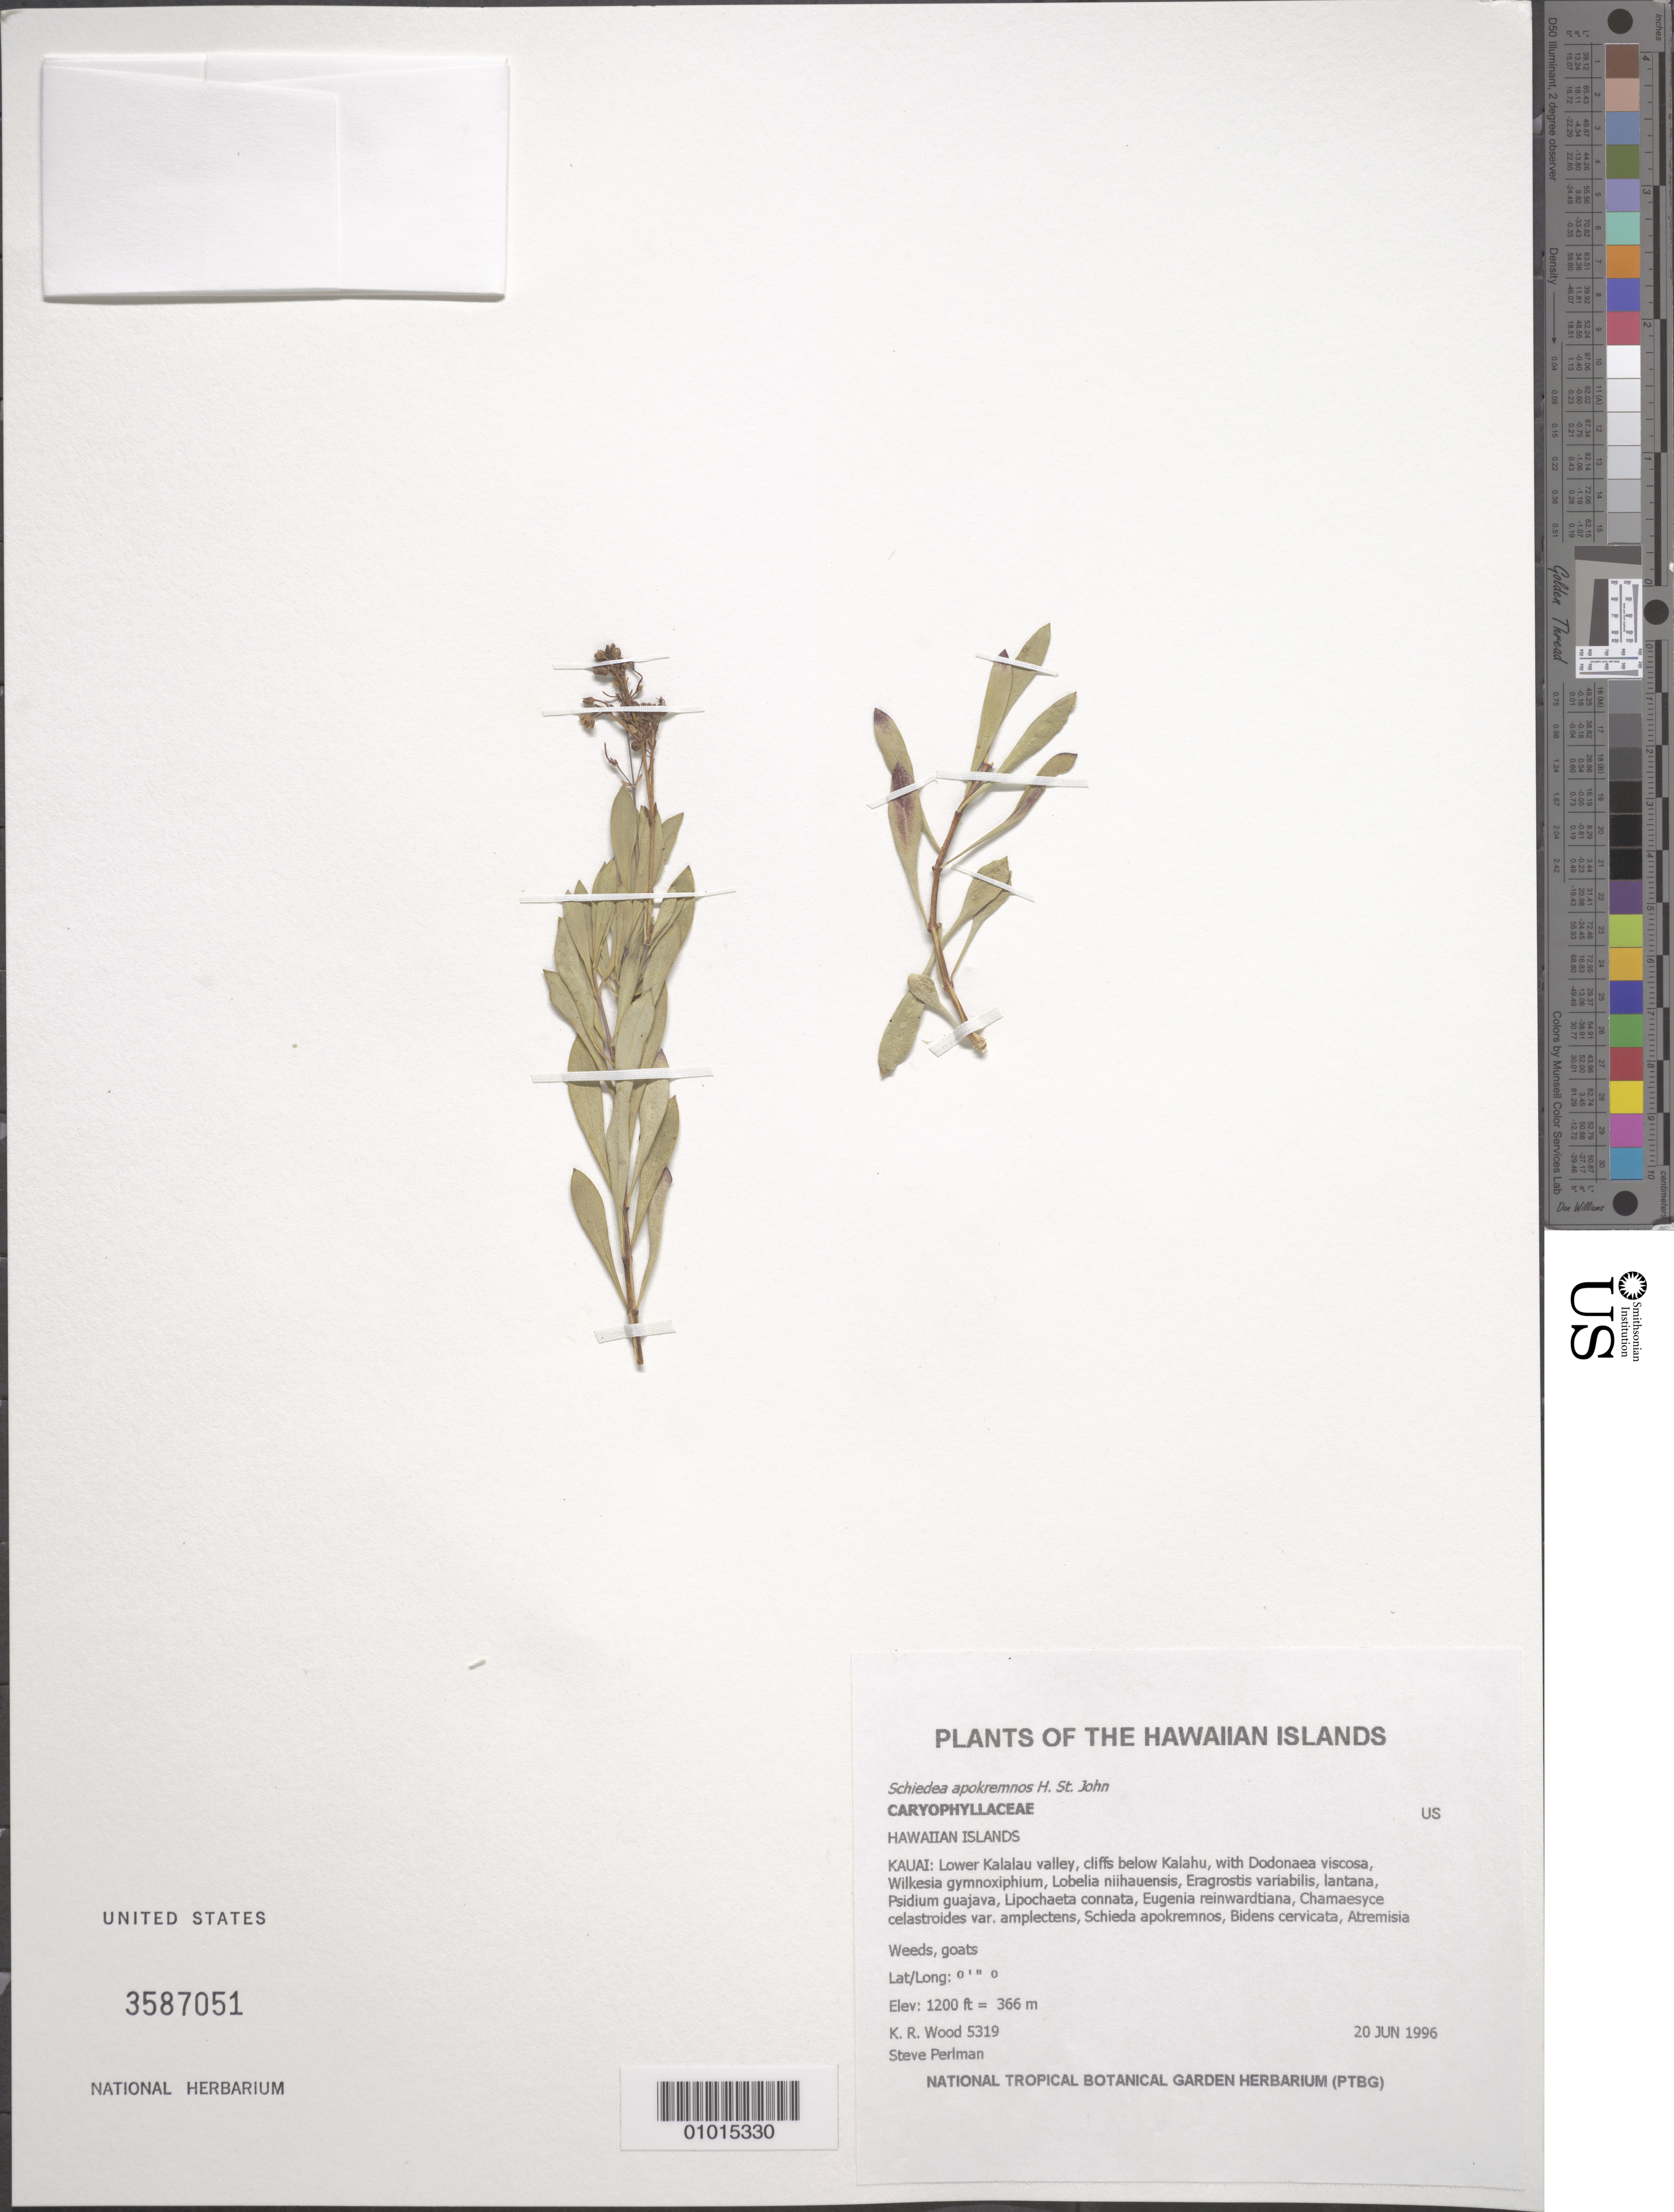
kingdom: Plantae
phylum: Tracheophyta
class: Magnoliopsida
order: Caryophyllales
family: Caryophyllaceae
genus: Schiedea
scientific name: Schiedea apokremnos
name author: H. St. John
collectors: K. R. Wood & S. P. Perlman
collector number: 5319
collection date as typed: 20 Jul 1996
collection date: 1996-07-20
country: United States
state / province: Hawaii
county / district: Kauai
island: Kaua'i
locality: Lower Kalalau valley, cliffs below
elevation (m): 366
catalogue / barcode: US 3587051